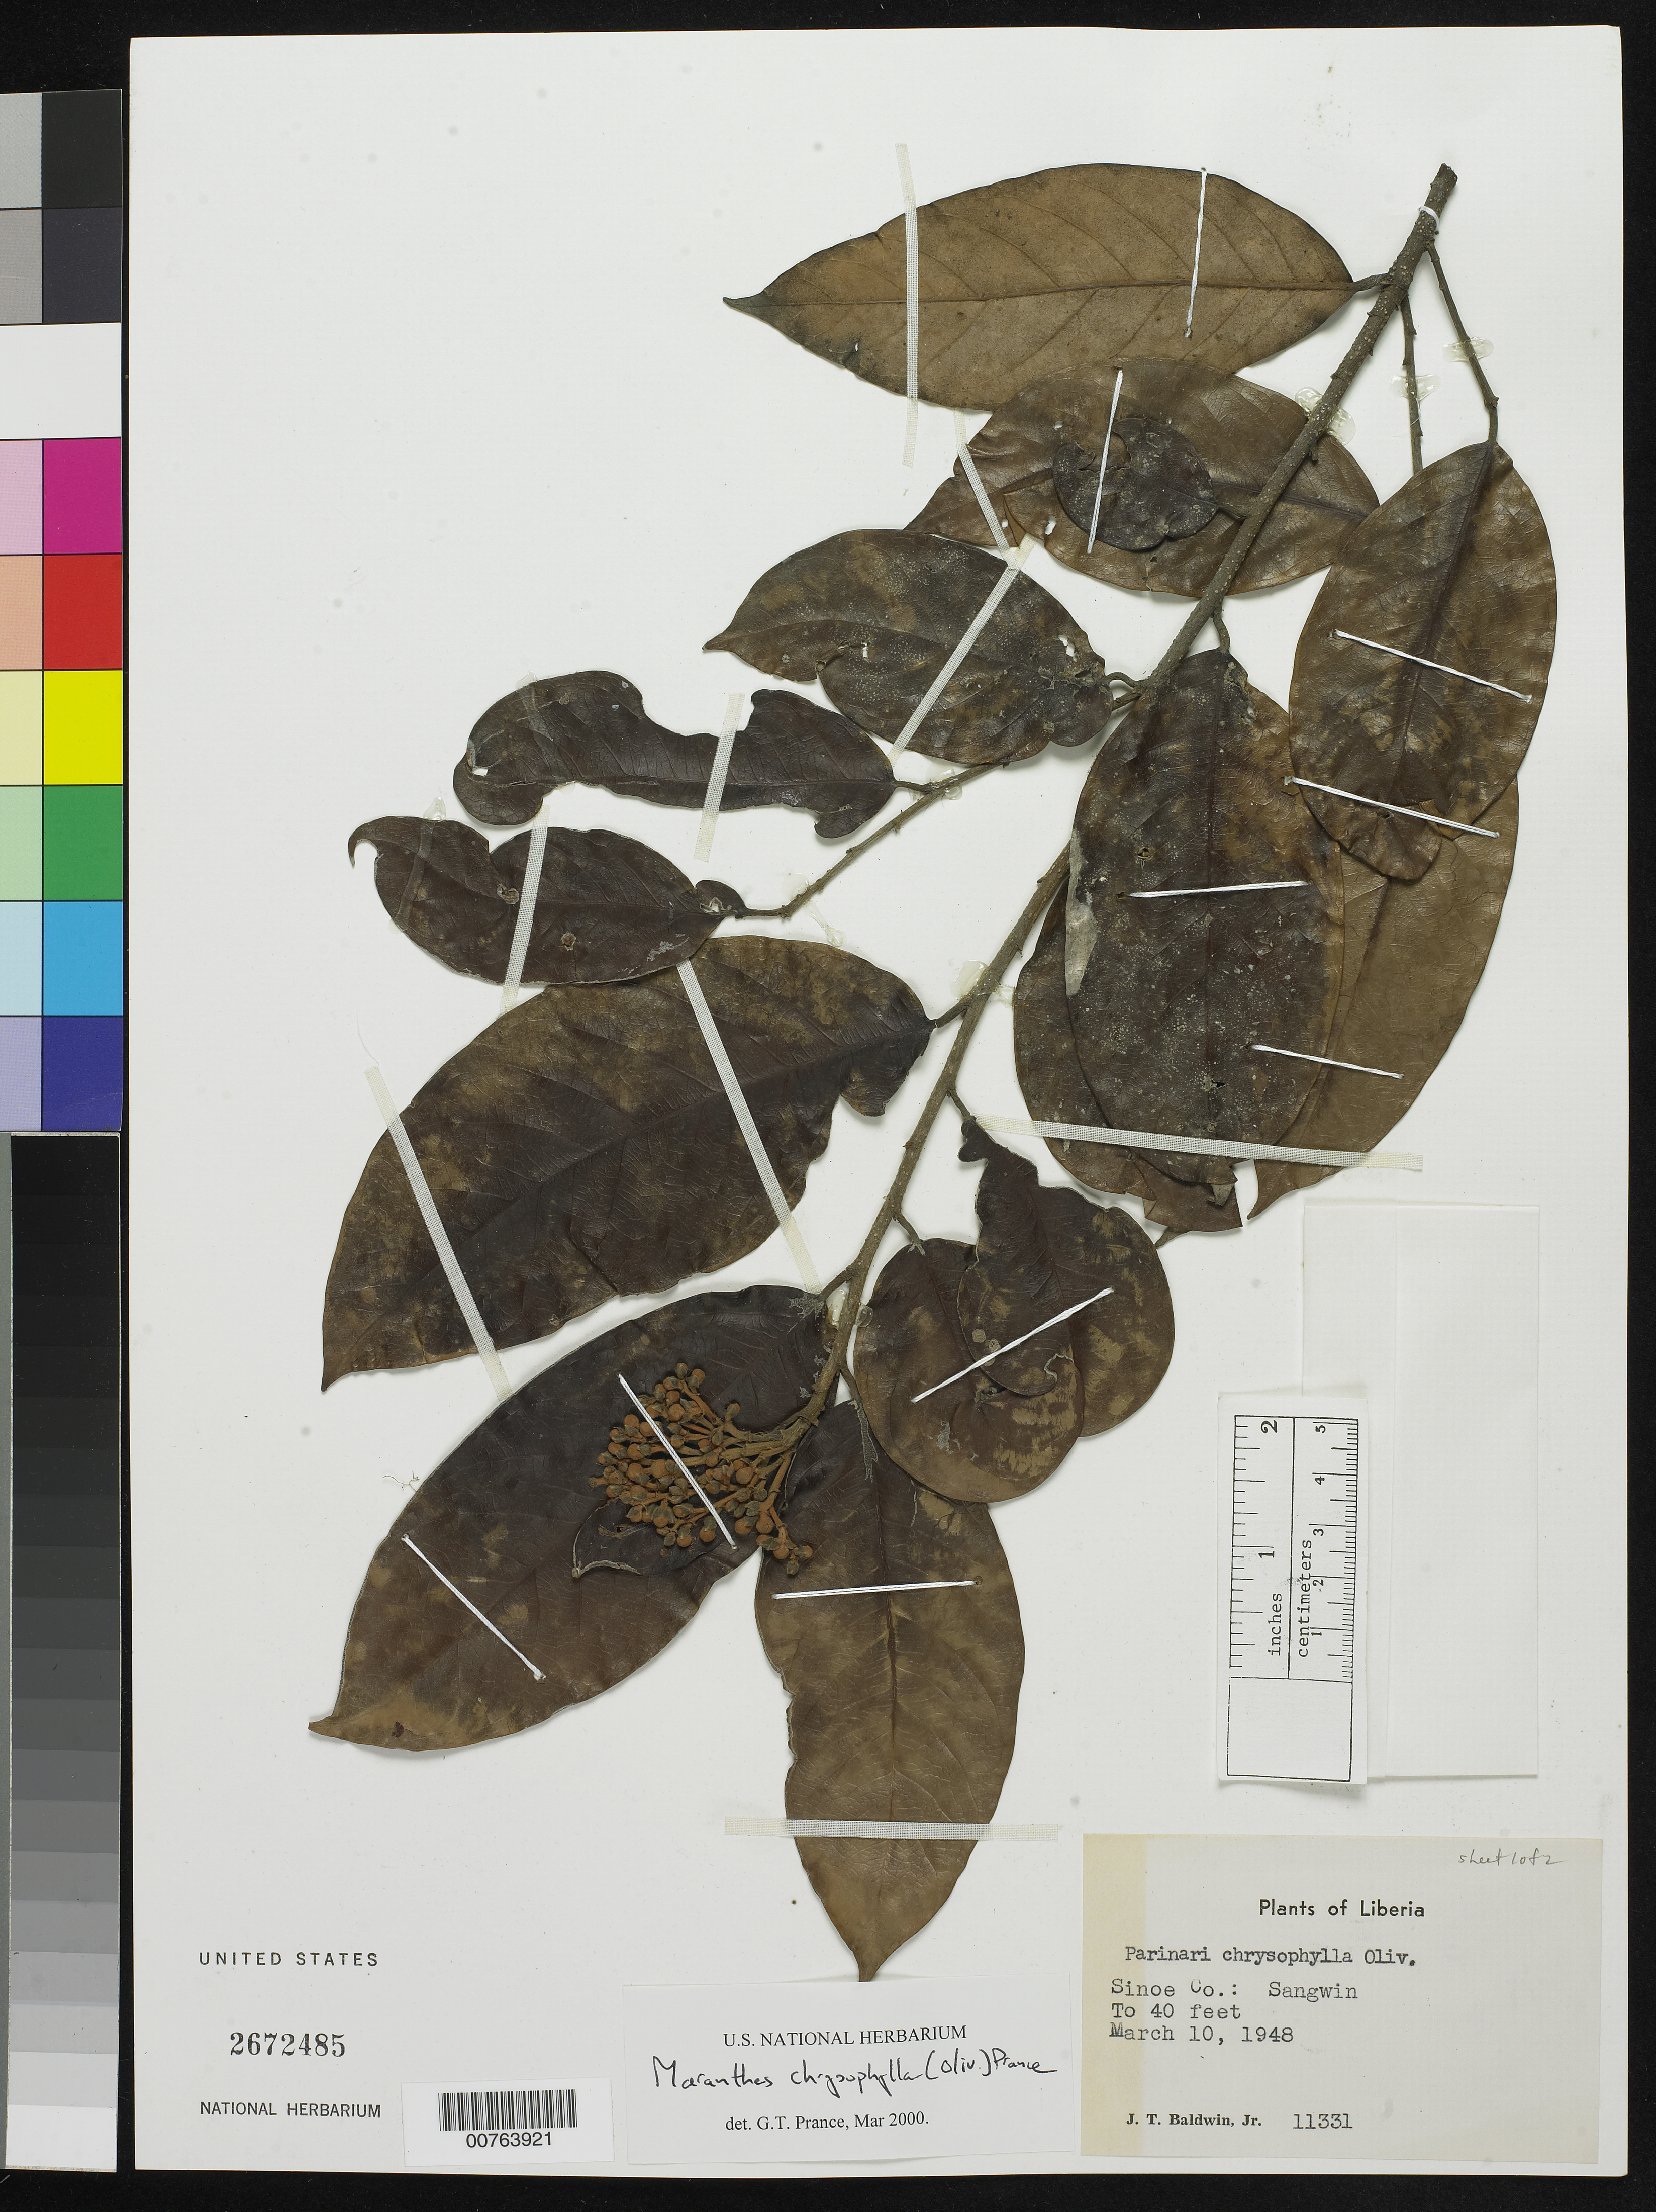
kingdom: Plantae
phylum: Tracheophyta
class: Magnoliopsida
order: Malpighiales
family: Chrysobalanaceae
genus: Maranthes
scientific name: Maranthes chrysophylla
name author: (Oliv.) Prance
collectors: J. T. Baldwin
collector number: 11331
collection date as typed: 10 Mar 1948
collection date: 1948-03-10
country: Liberia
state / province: Sinoe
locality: Sangwin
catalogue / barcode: US 2672485